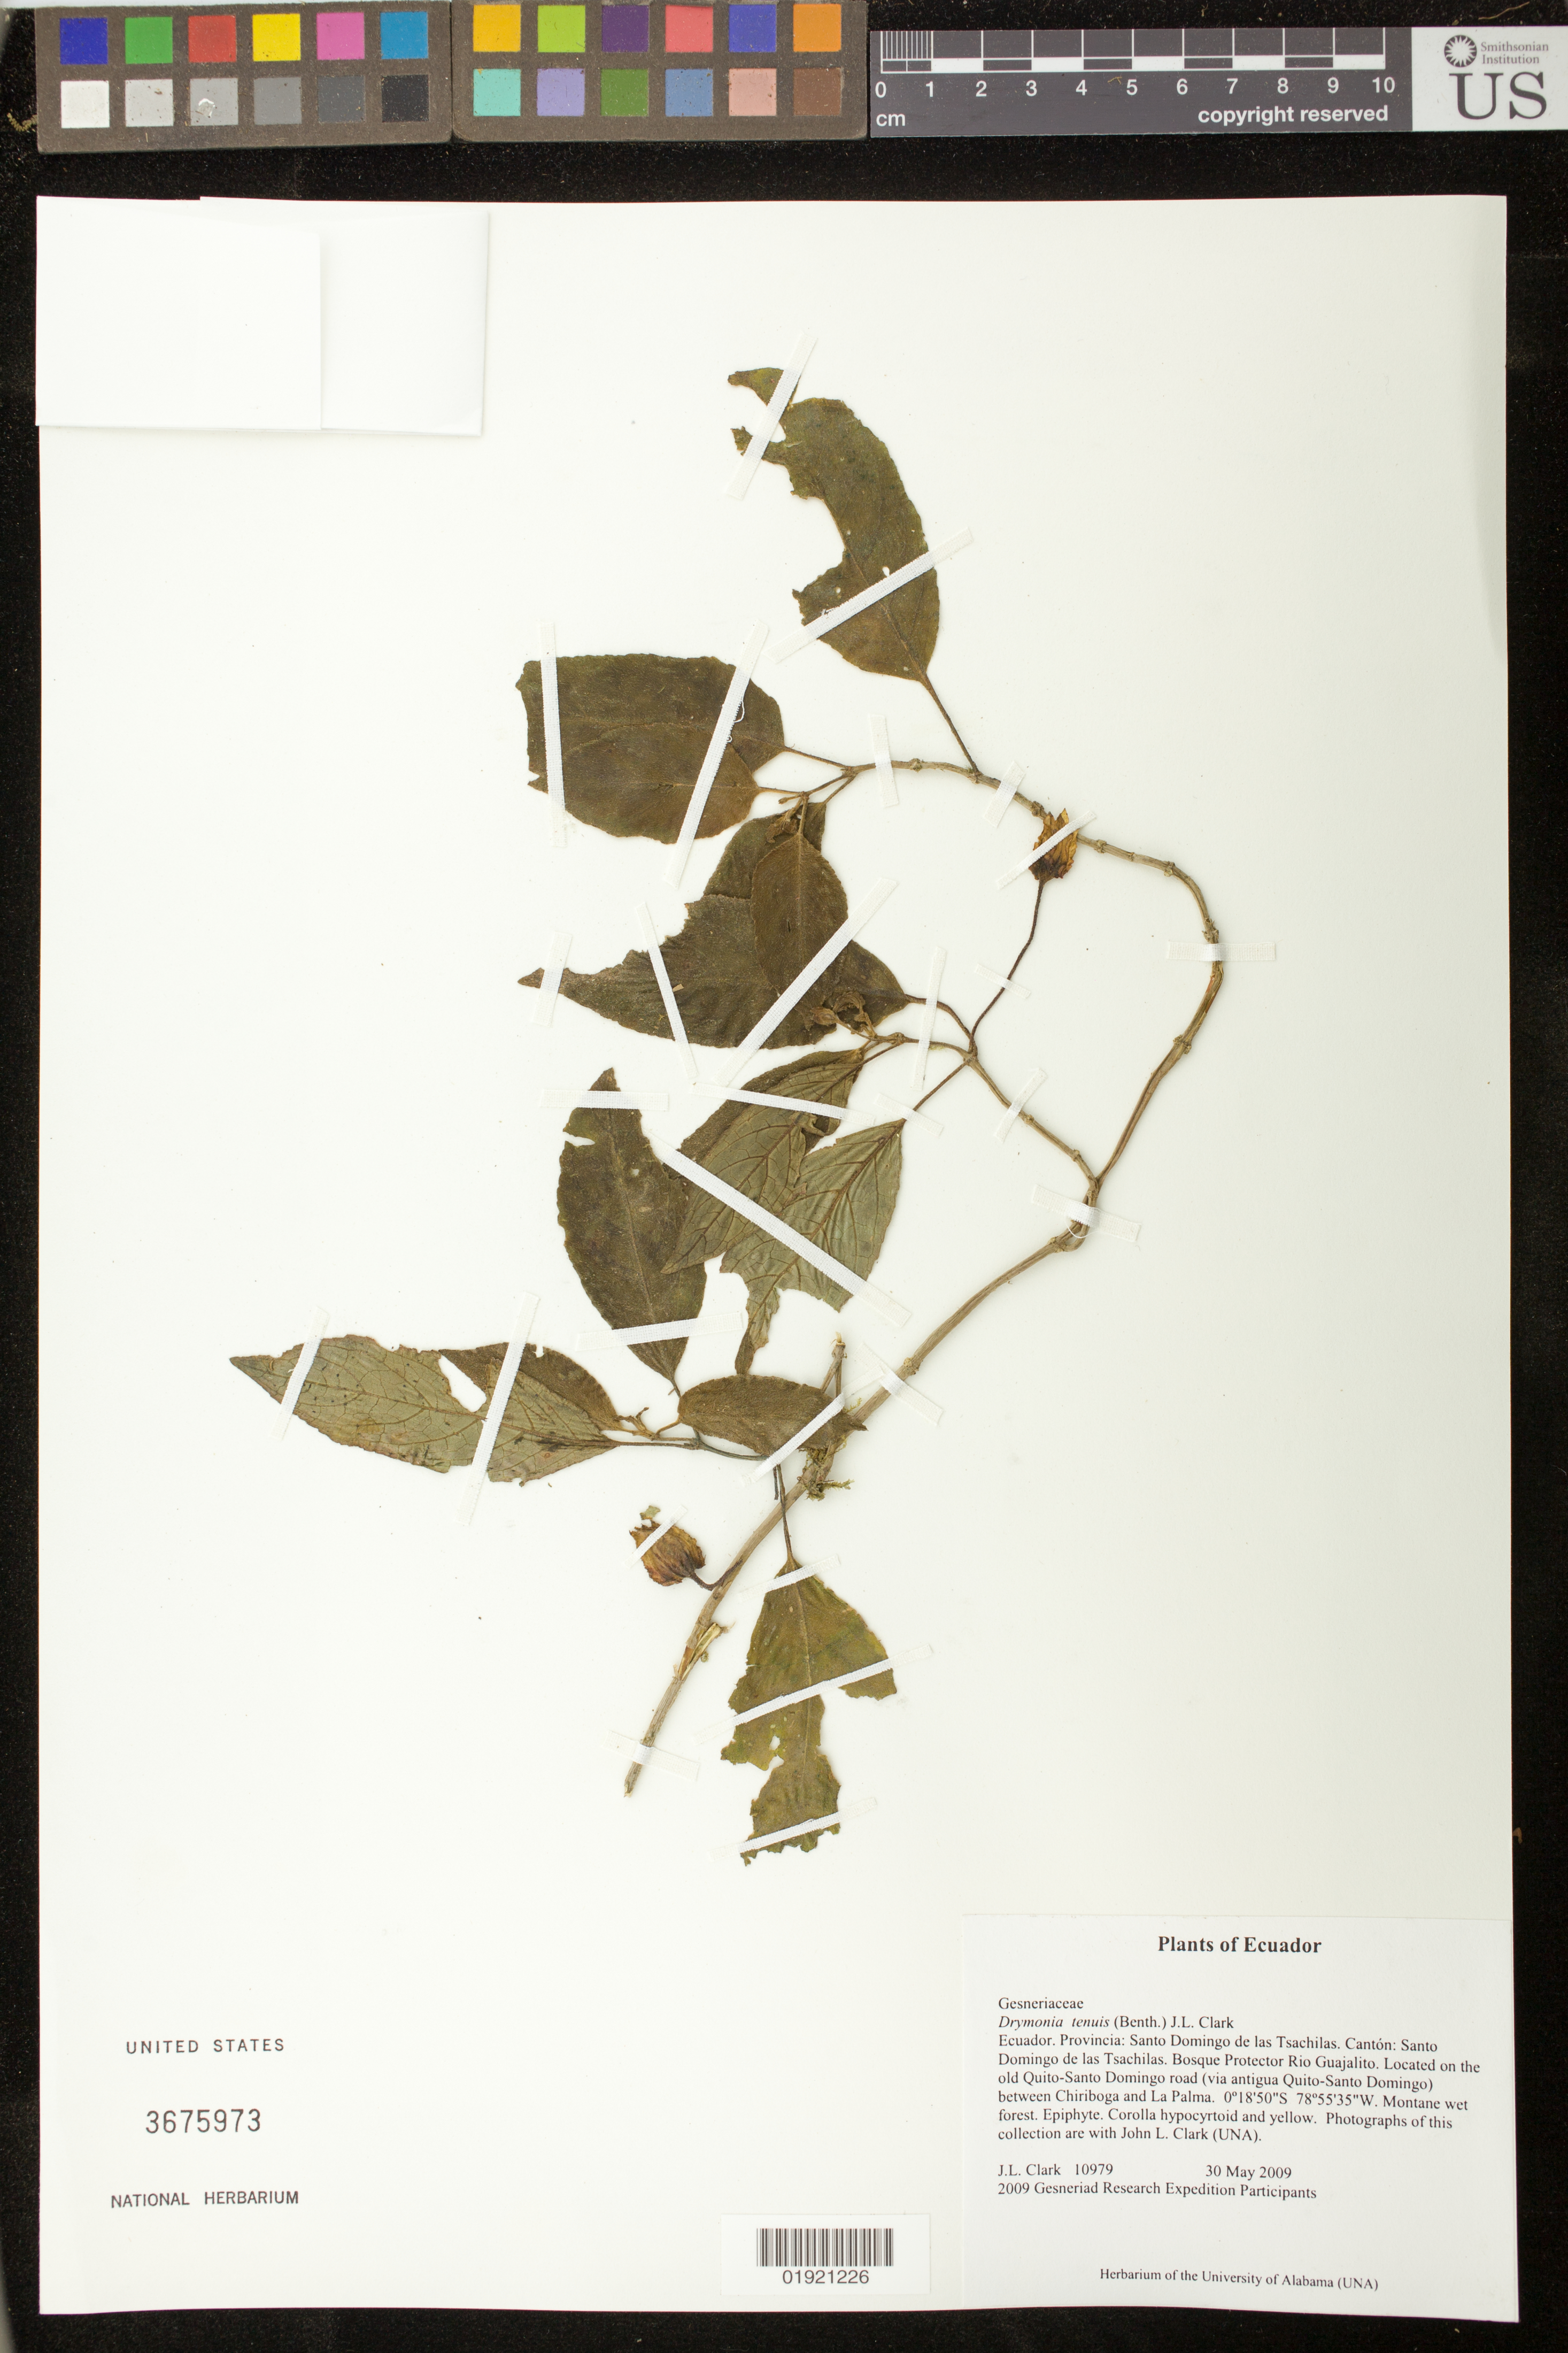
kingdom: Plantae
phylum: Tracheophyta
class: Magnoliopsida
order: Lamiales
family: Gesneriaceae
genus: Drymonia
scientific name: Drymonia tenuis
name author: (Benth.) J.L. Clark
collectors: J. L. Clark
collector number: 10979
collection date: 2009-05-30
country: Ecuador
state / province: Tsáchilas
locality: Canton: Santo Domingo de los Tsachilas. Bosque Protector Rio Guajalito. Located on the old Quito-Santo Domingo road (via antigua Quito-Santo Domingo) between Chiriboga and La Palma.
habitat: Montane wet forest.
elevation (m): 1796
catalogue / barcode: US 3675973